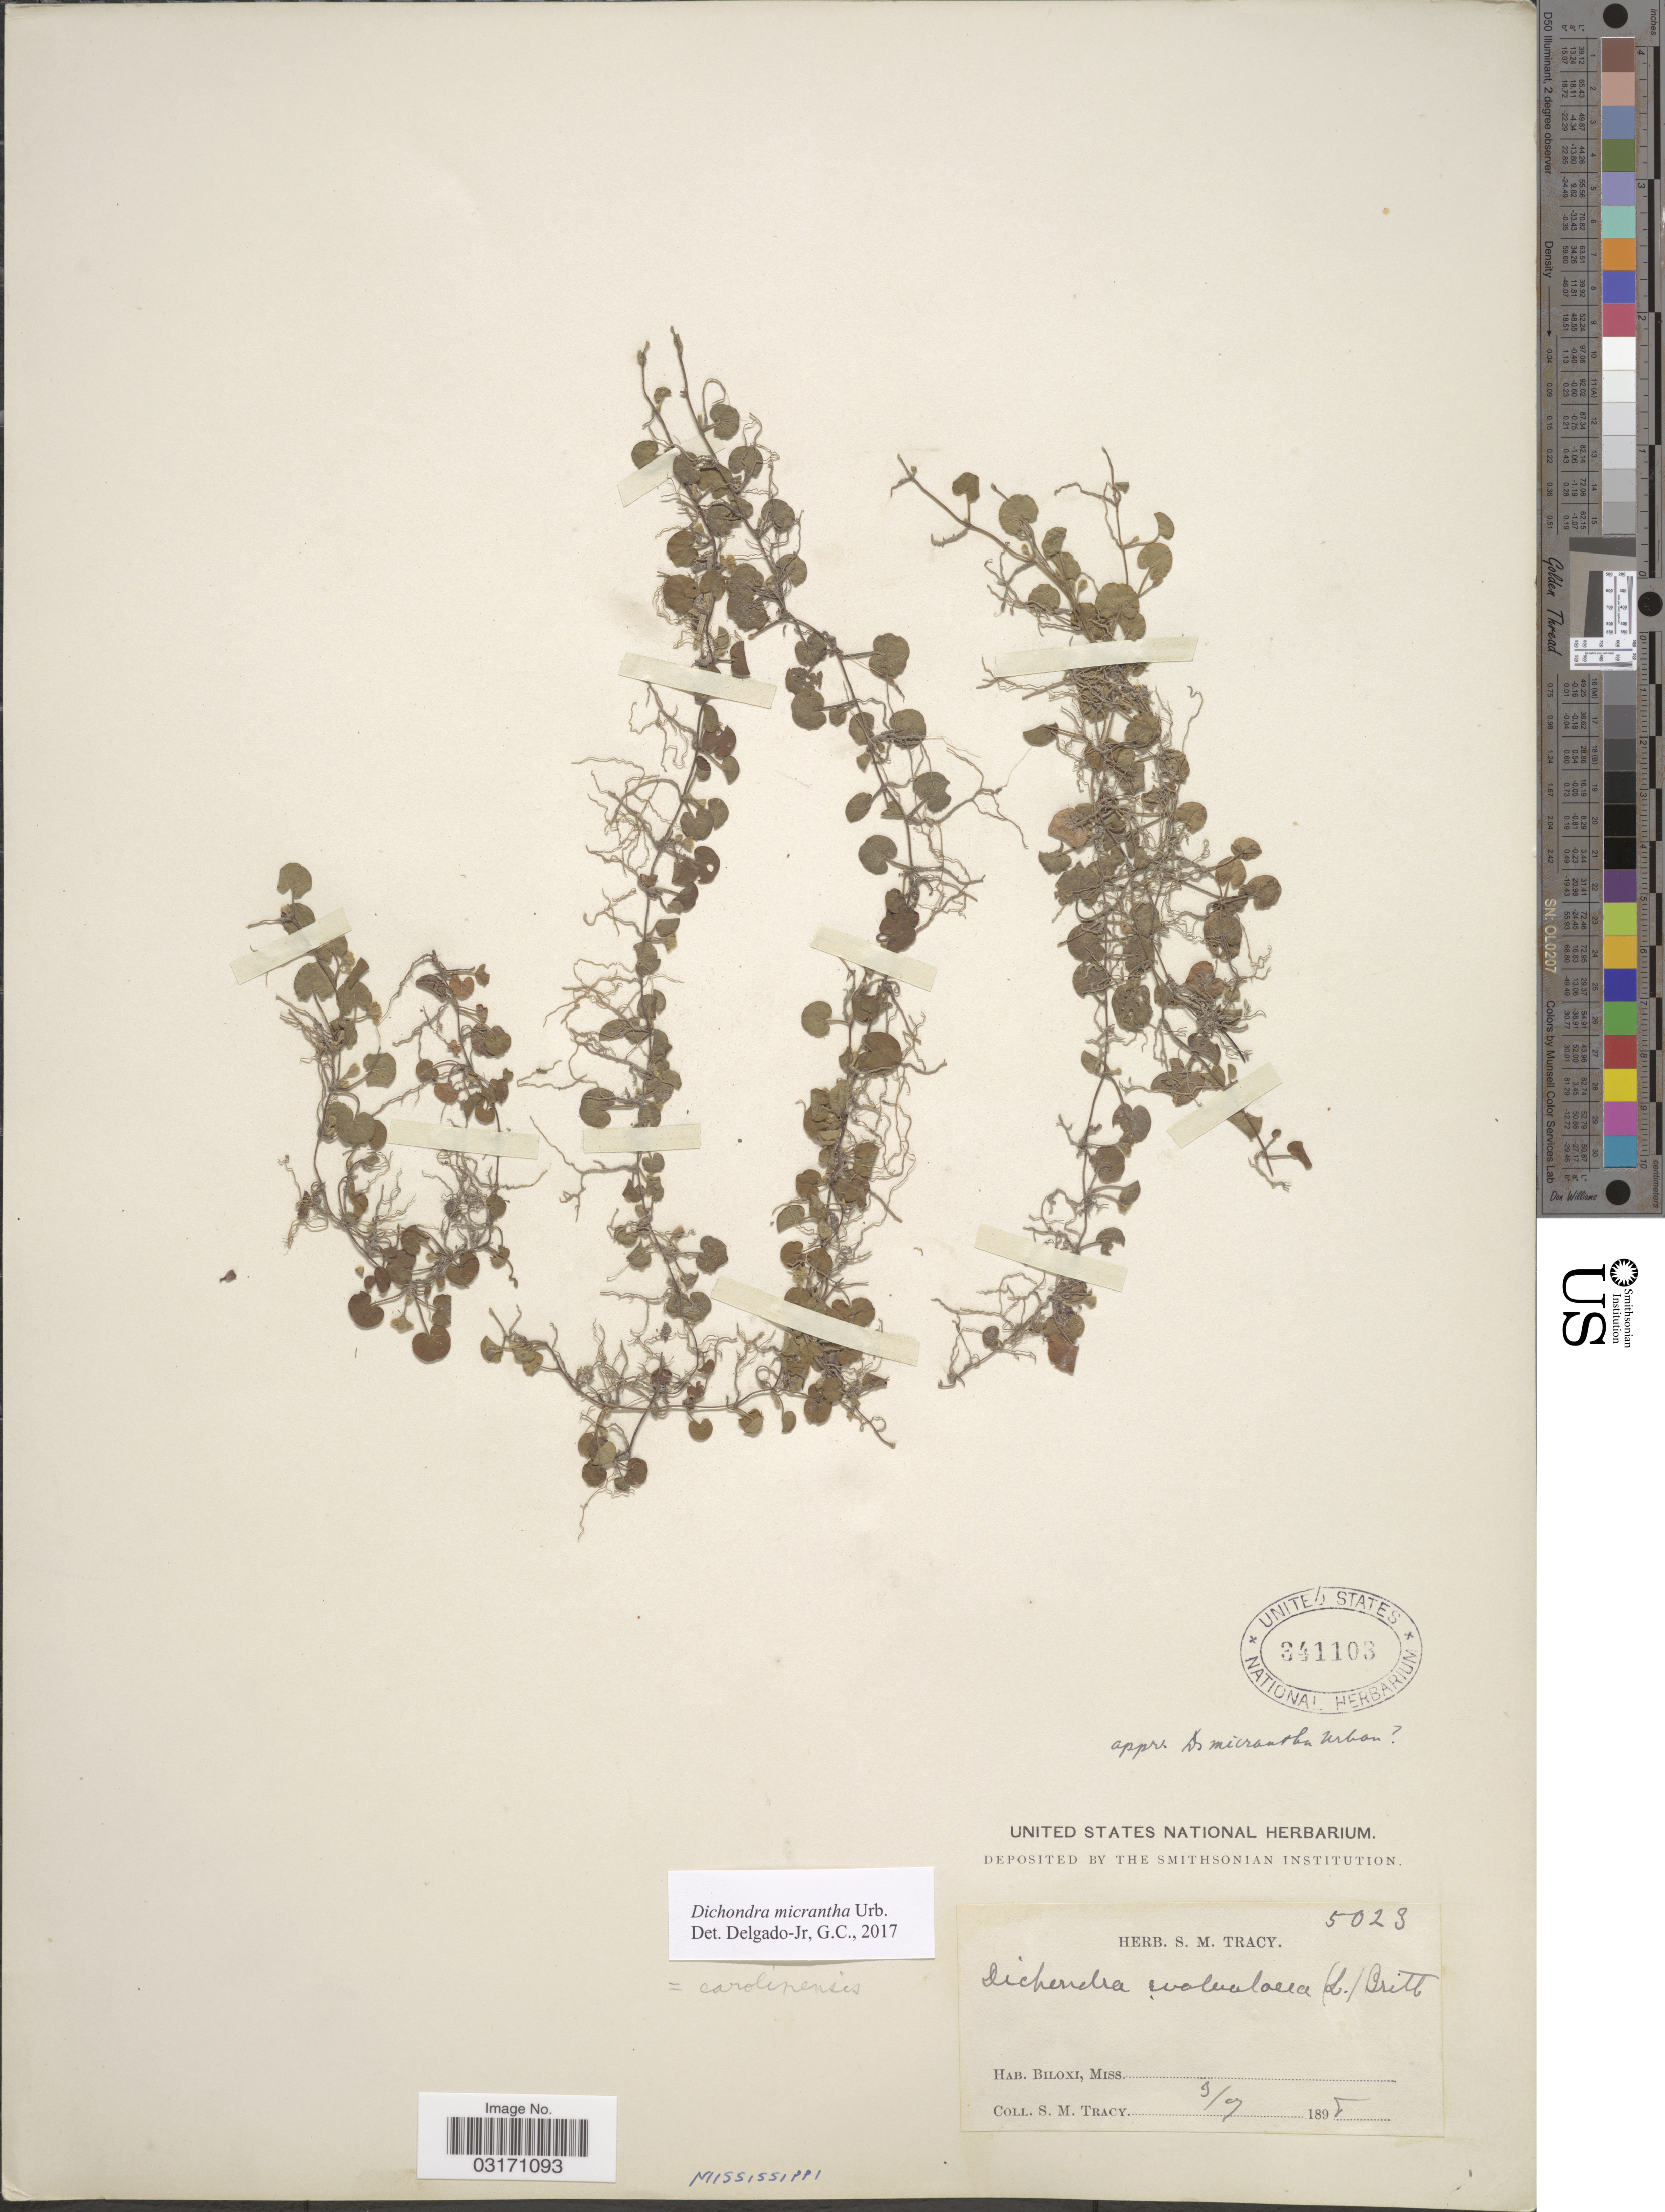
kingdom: Plantae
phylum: Tracheophyta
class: Magnoliopsida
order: Solanales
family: Convolvulaceae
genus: Dichondra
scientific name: Dichondra micrantha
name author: Urb.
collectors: S. M. Tracy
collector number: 5023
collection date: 1898-03-09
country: United States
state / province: Mississippi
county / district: Harrison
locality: Biloxi.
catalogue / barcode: US 341103